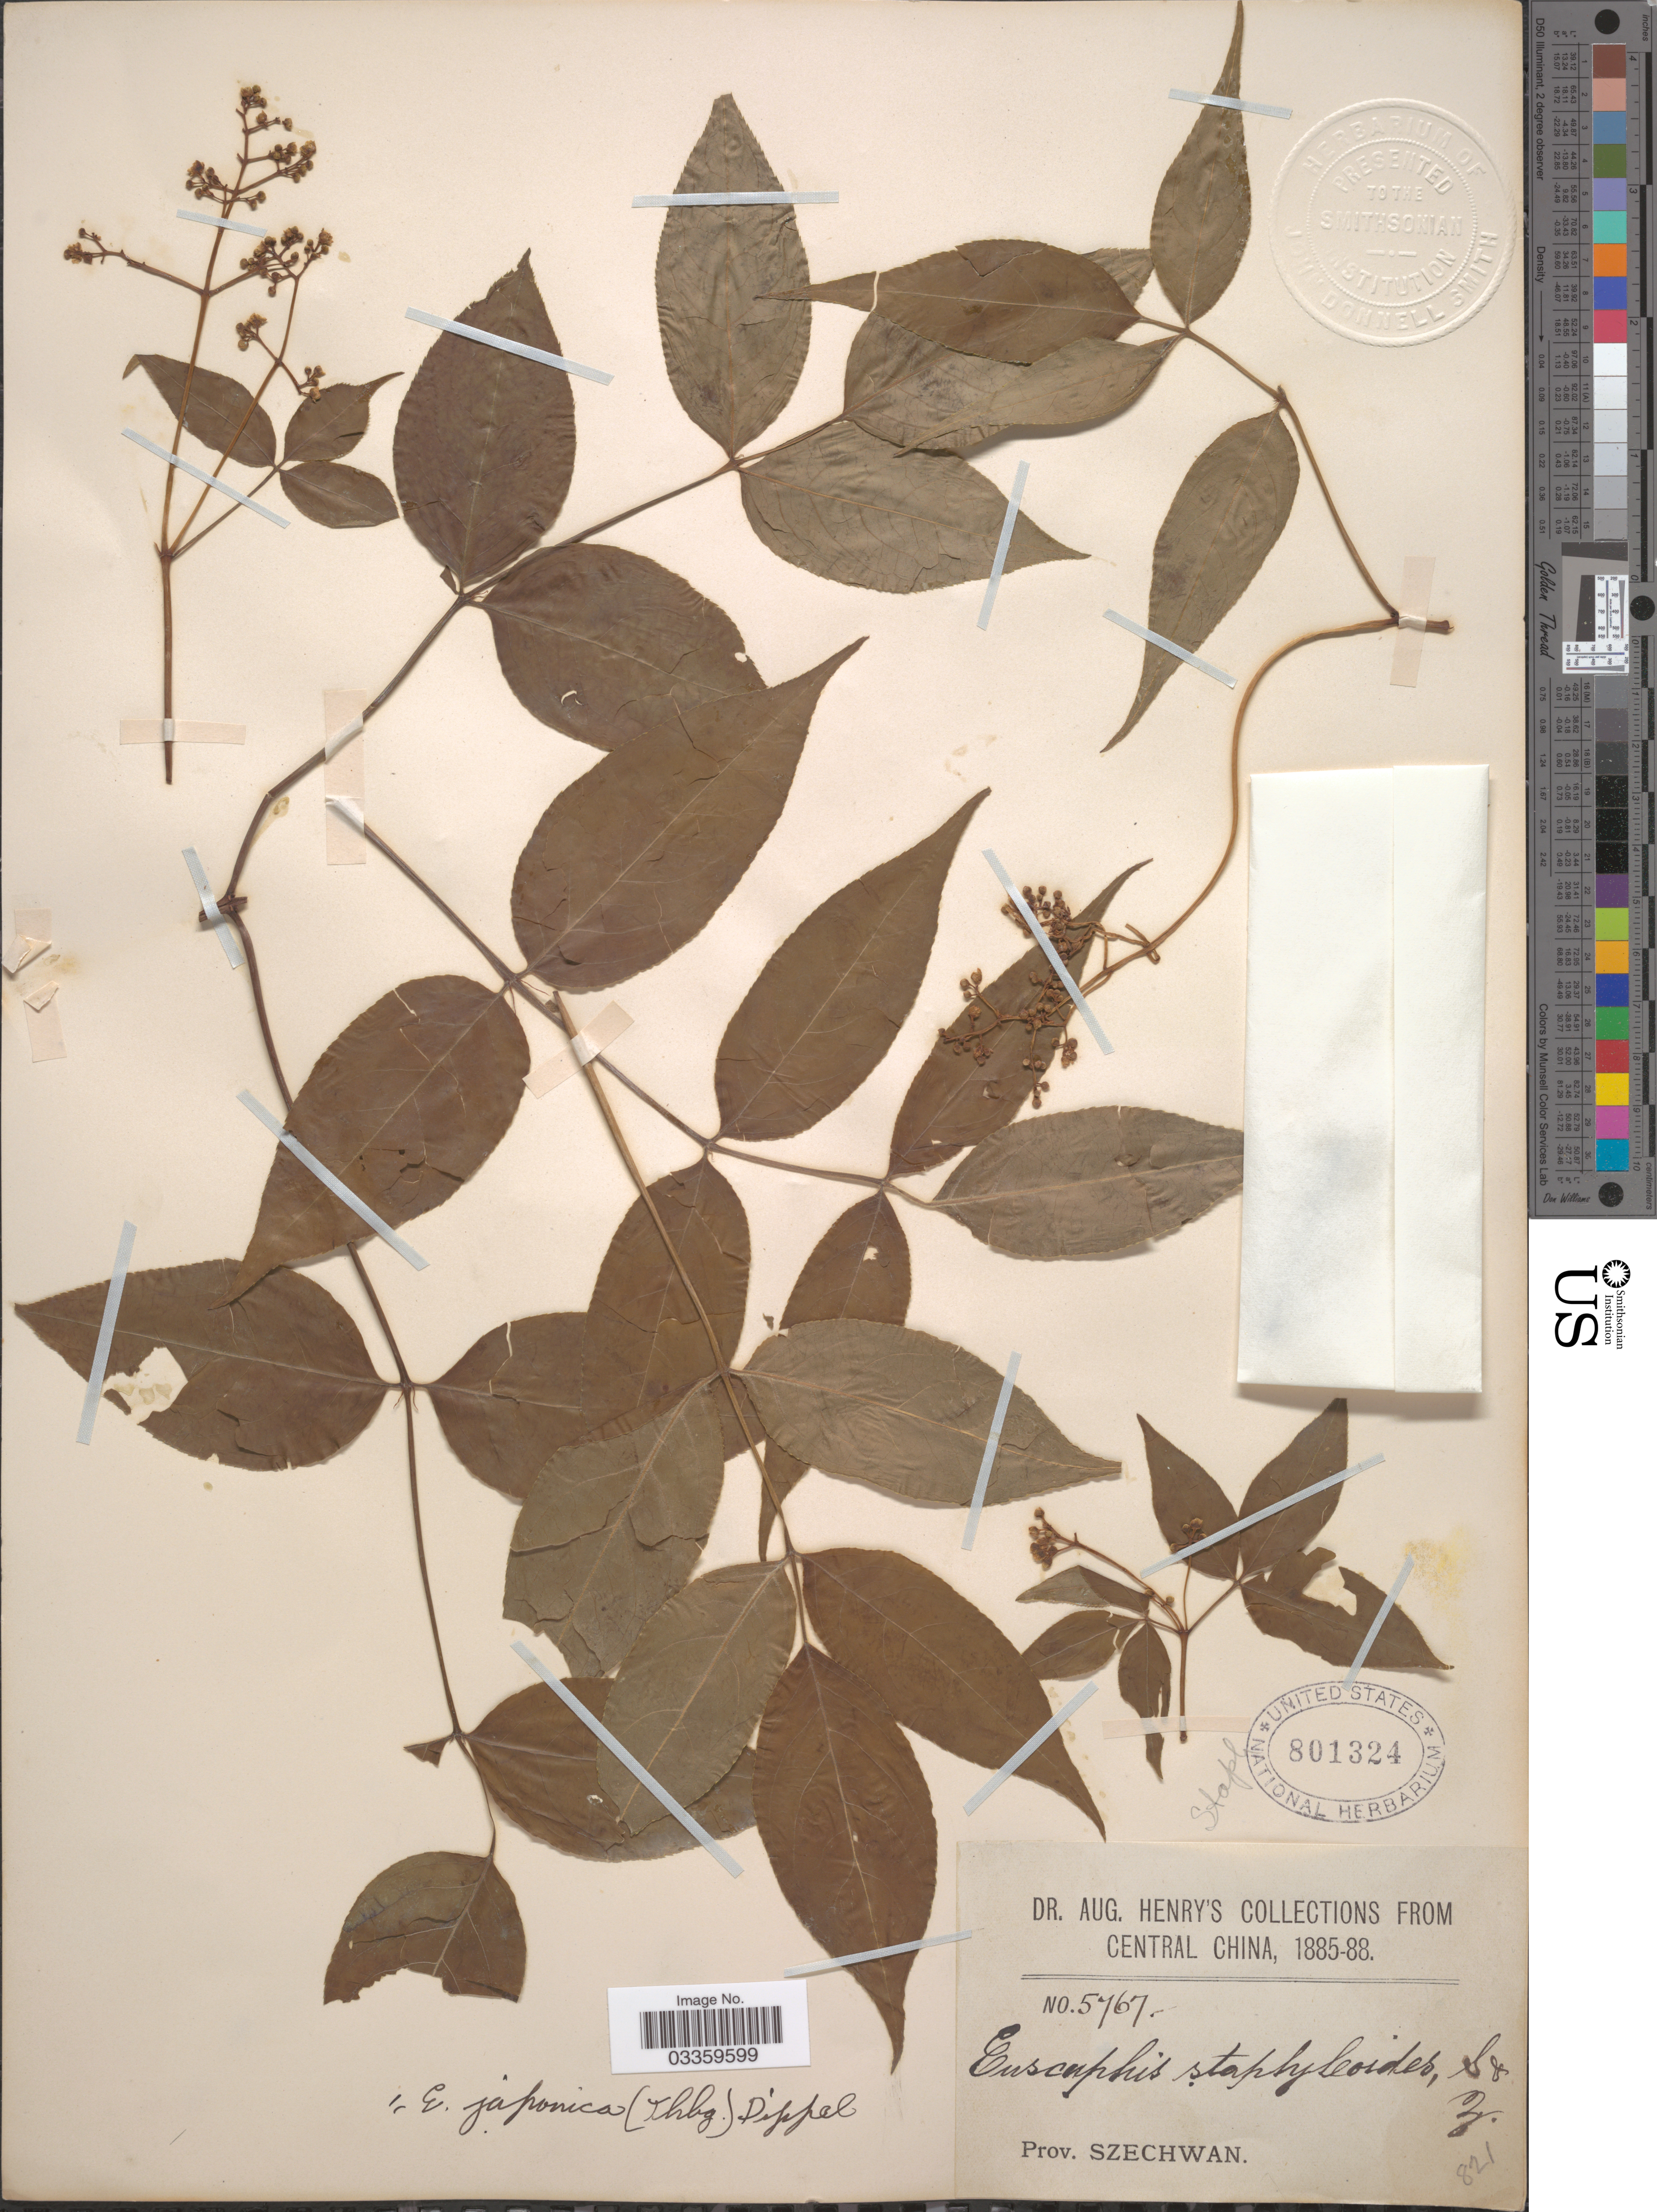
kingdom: Plantae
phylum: Tracheophyta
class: Magnoliopsida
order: Crossosomatales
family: Staphyleaceae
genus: Euscaphis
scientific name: Euscaphis japonica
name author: (Thunb.) Kanitz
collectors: A. Henry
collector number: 5767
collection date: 1885/1888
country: China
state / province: Sichuan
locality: Central China, Prov. Szechwan.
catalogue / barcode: US 801324